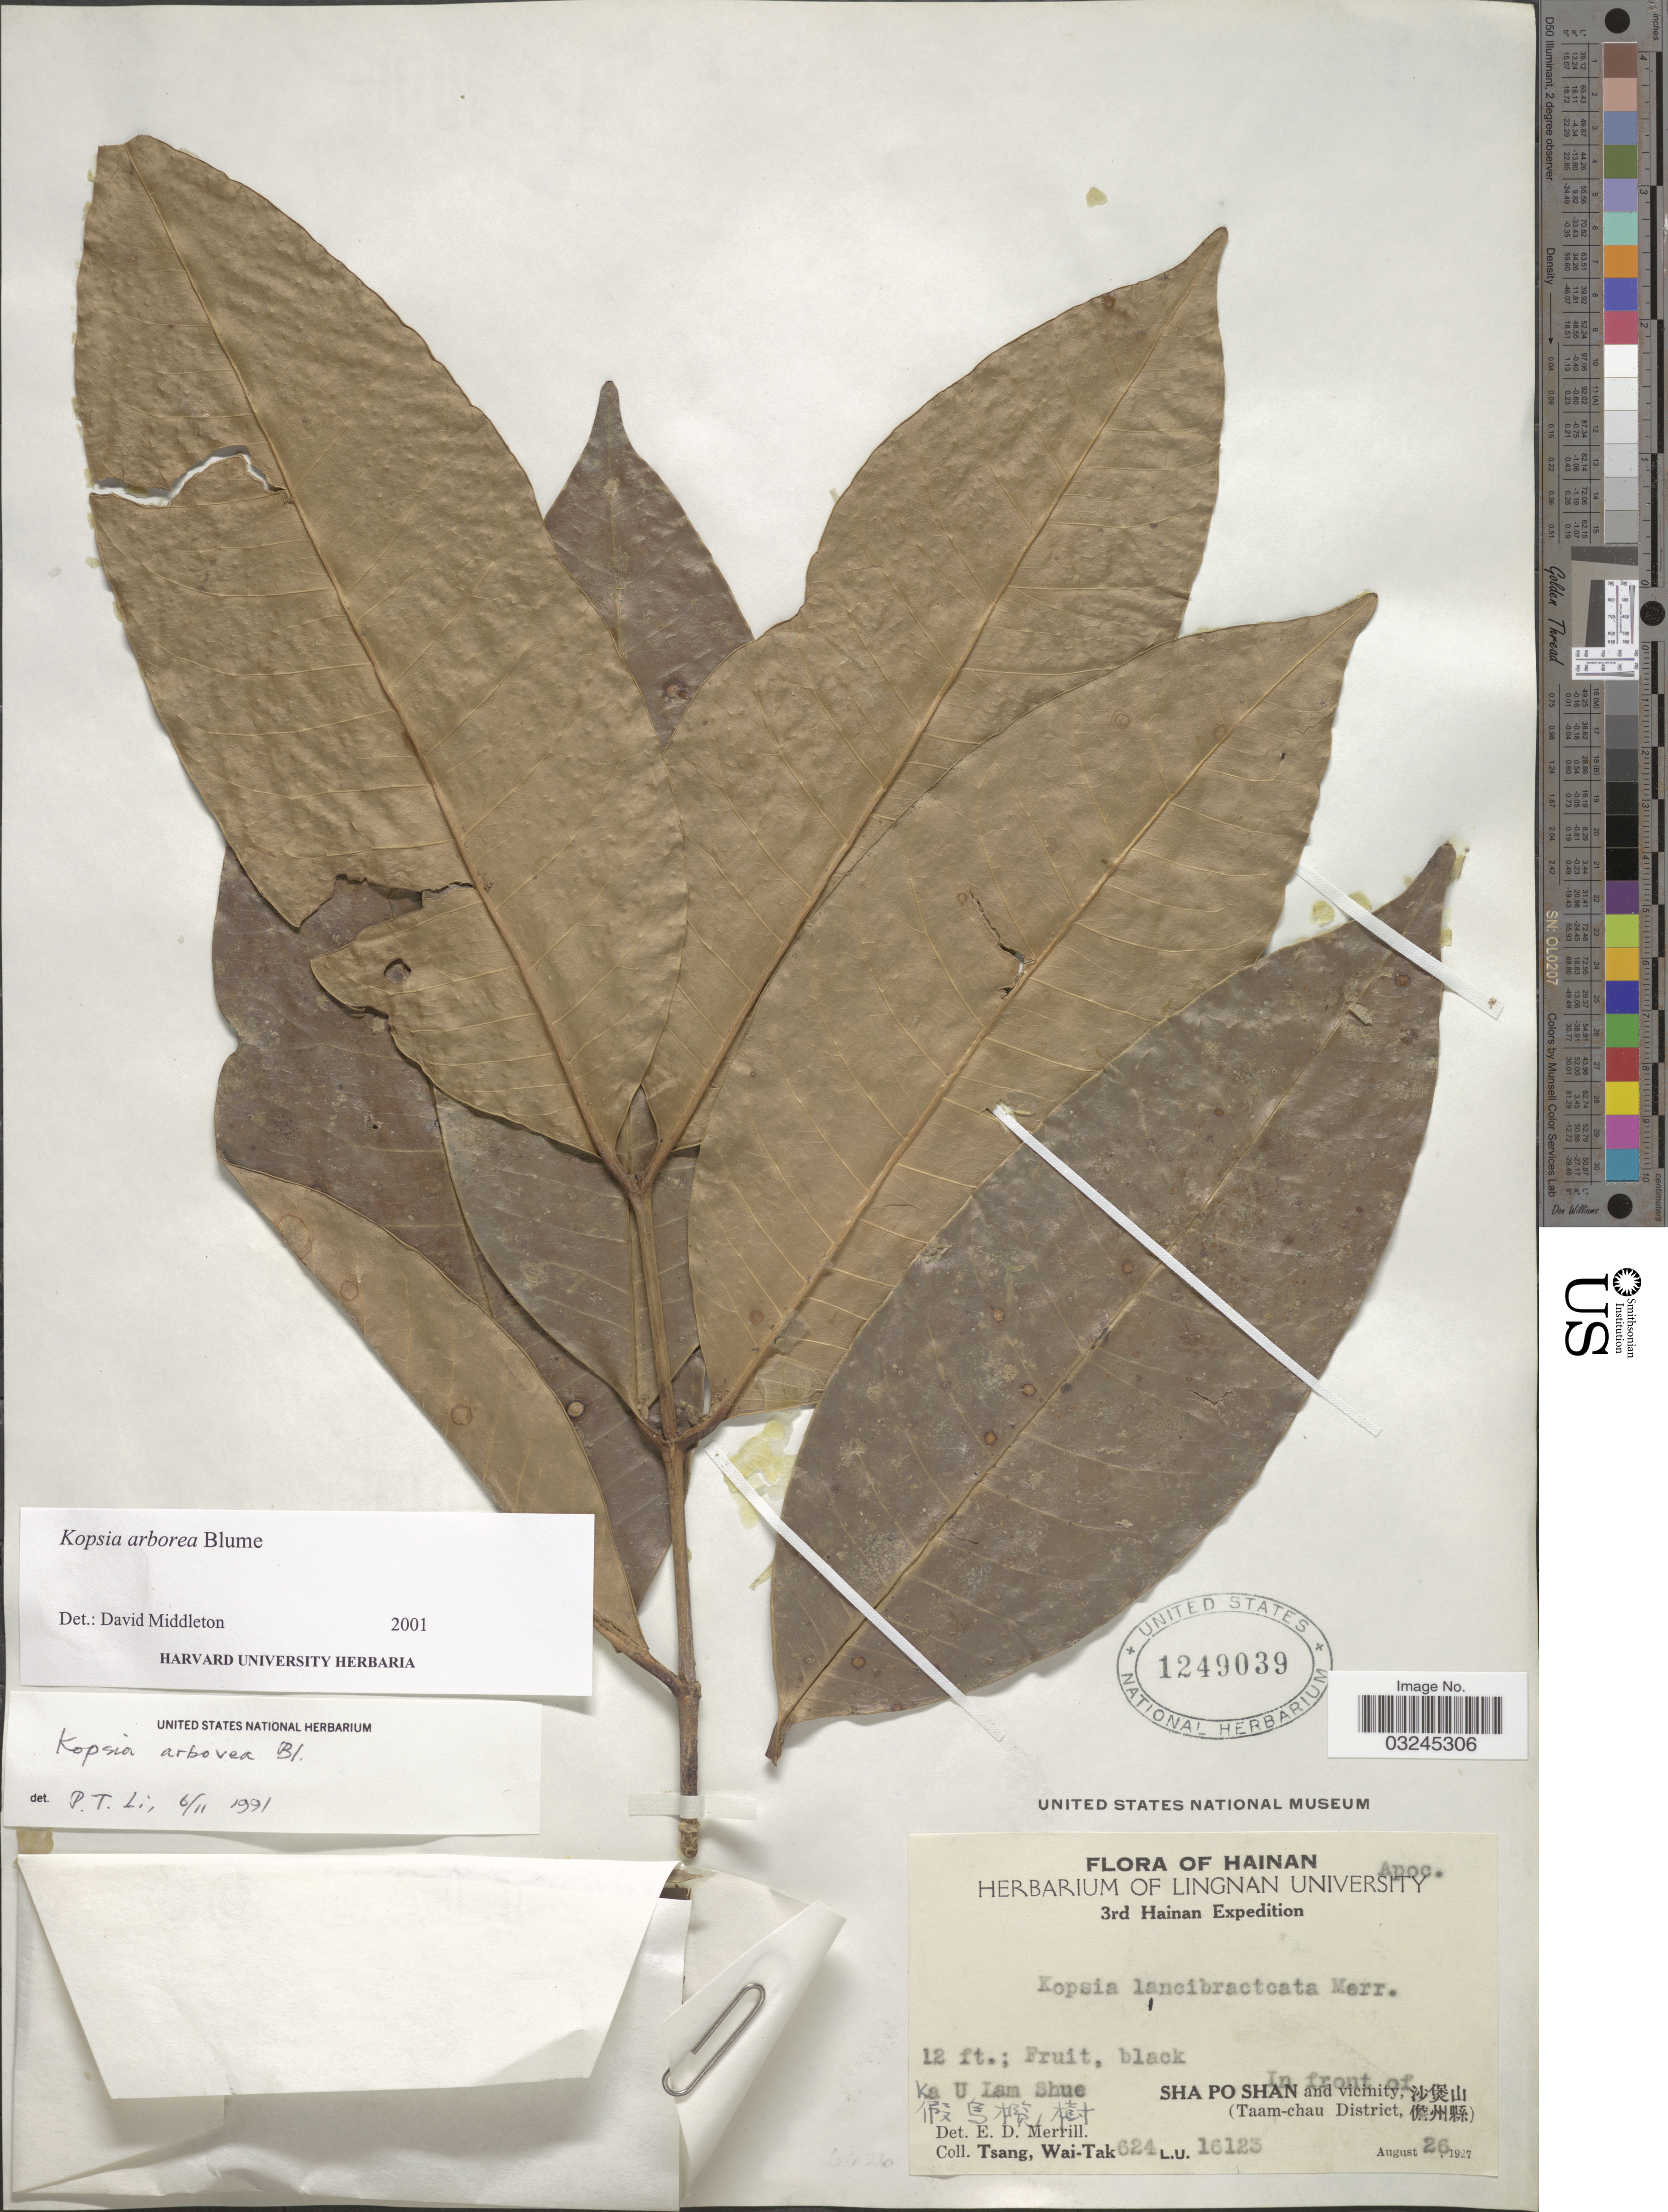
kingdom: Plantae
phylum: Tracheophyta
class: Magnoliopsida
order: Gentianales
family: Apocynaceae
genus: Kopsia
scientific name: Kopsia arborea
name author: Blume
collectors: W. T. Tsang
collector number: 624/L.U.16123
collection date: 1927-08-26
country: China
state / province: Hainan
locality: Ka U Lam Shue X. In front of Sha Po Shan and vicinity, X. (Taam-chau District, X).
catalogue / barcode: US 1249039